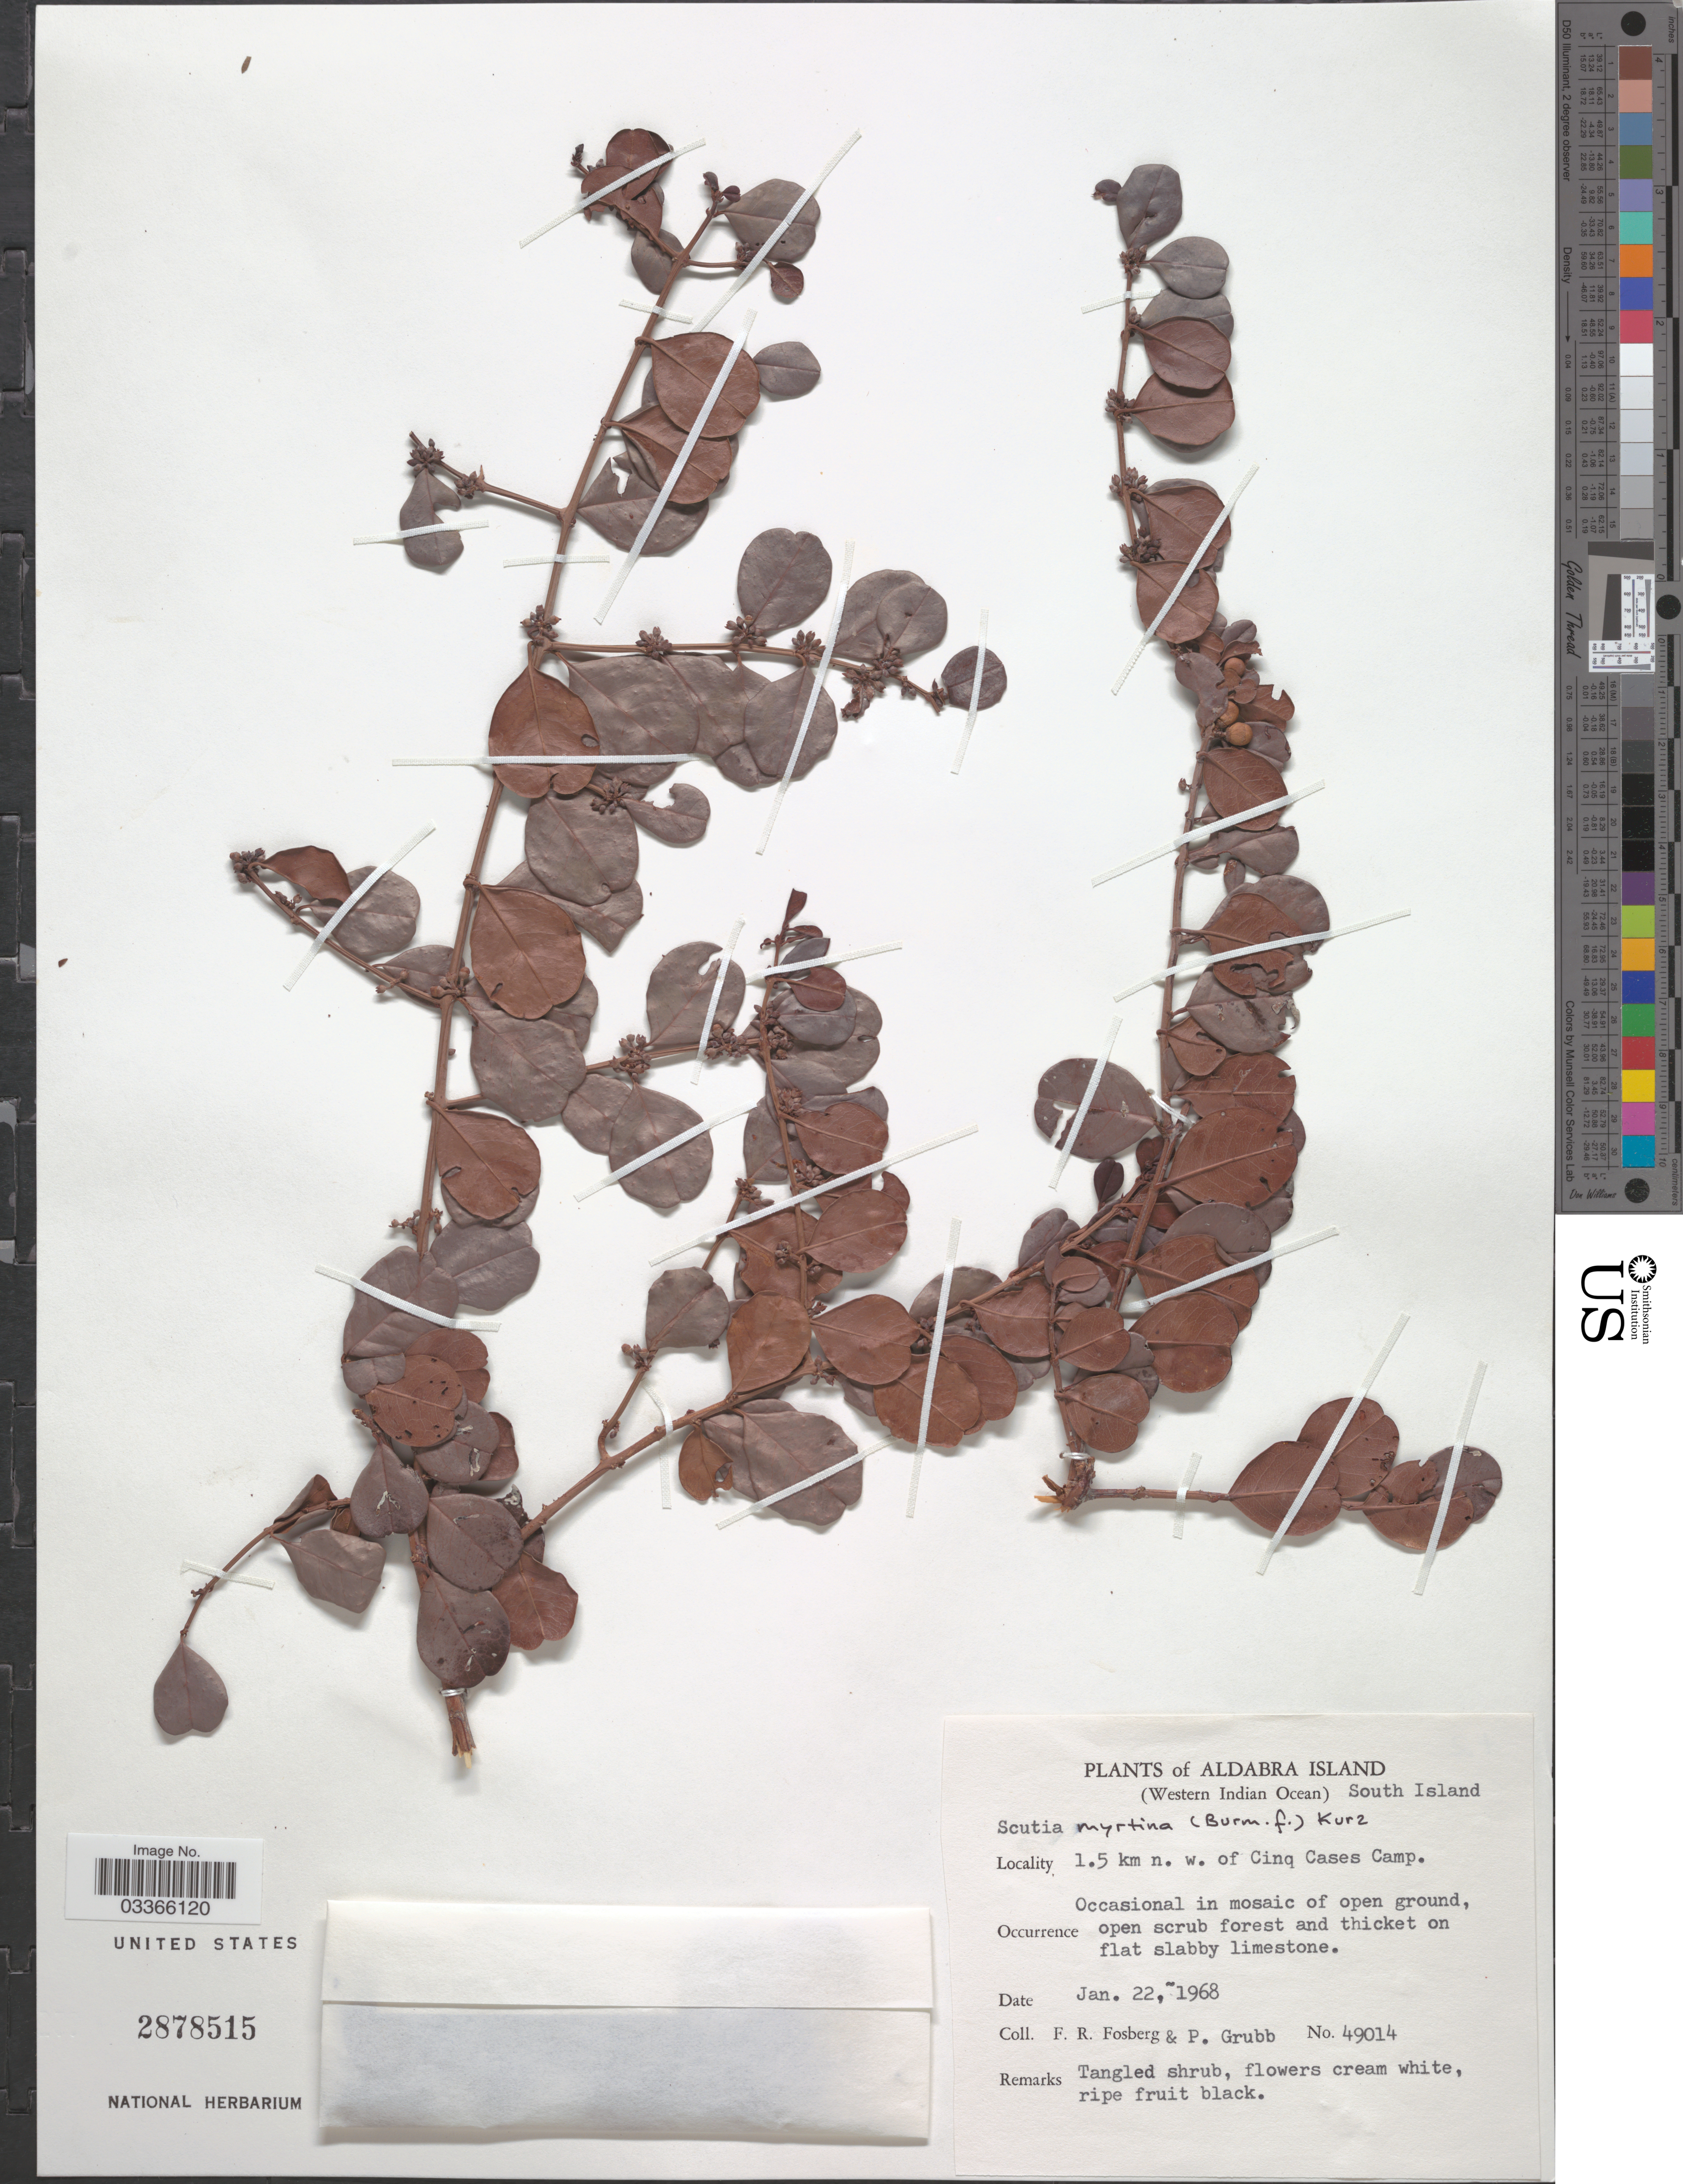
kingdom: Plantae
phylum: Tracheophyta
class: Magnoliopsida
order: Rosales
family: Rhamnaceae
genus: Scutia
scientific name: Scutia myrtina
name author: (Burm. f.) Kurz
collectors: F. R. Fosberg & P. J. Grubb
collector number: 49014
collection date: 1968-01-22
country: Seychelles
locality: Aldabra Island (Western Indian Ocean) South Island, 1.5 km n.w. of Cinq Cases Camp.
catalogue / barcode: US 2878515